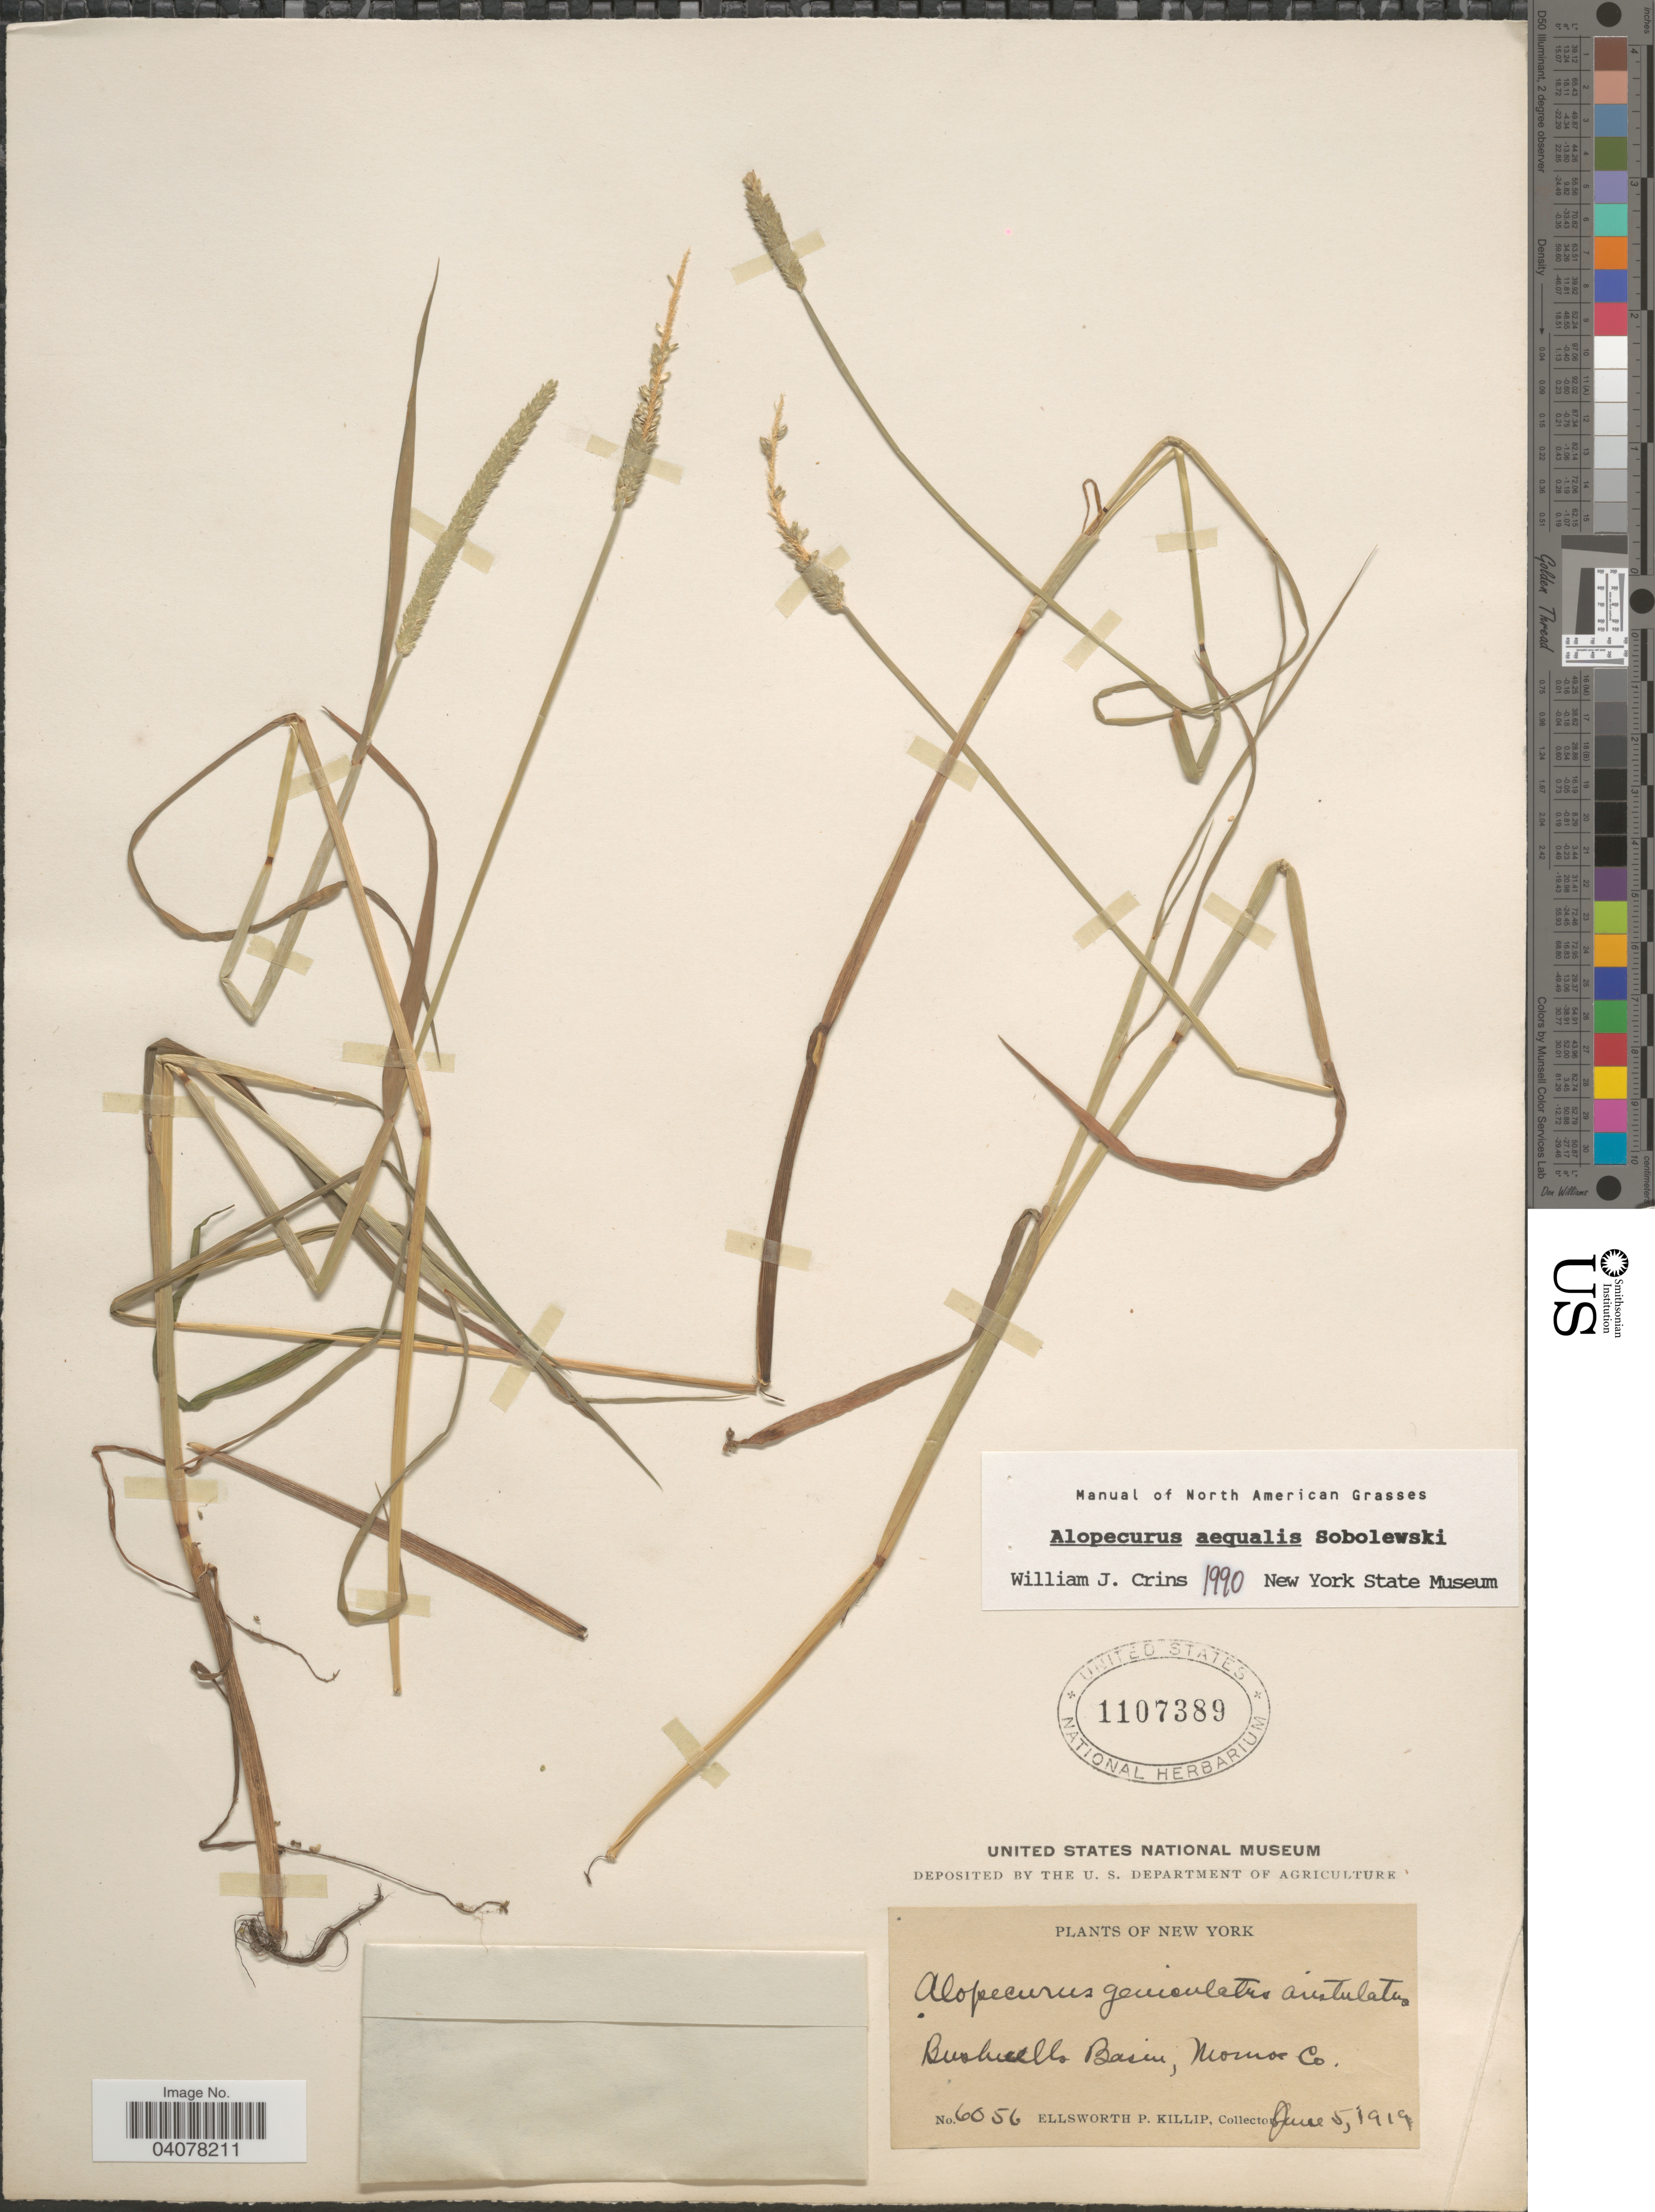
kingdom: Plantae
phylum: Tracheophyta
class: Liliopsida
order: Poales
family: Poaceae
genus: Alopecurus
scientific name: Alopecurus aequalis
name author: Sobol.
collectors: E. P. Killip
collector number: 6056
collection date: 1919-06-05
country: United States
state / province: New York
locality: Bushnells Basin, Monroe Co.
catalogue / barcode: US 1107389